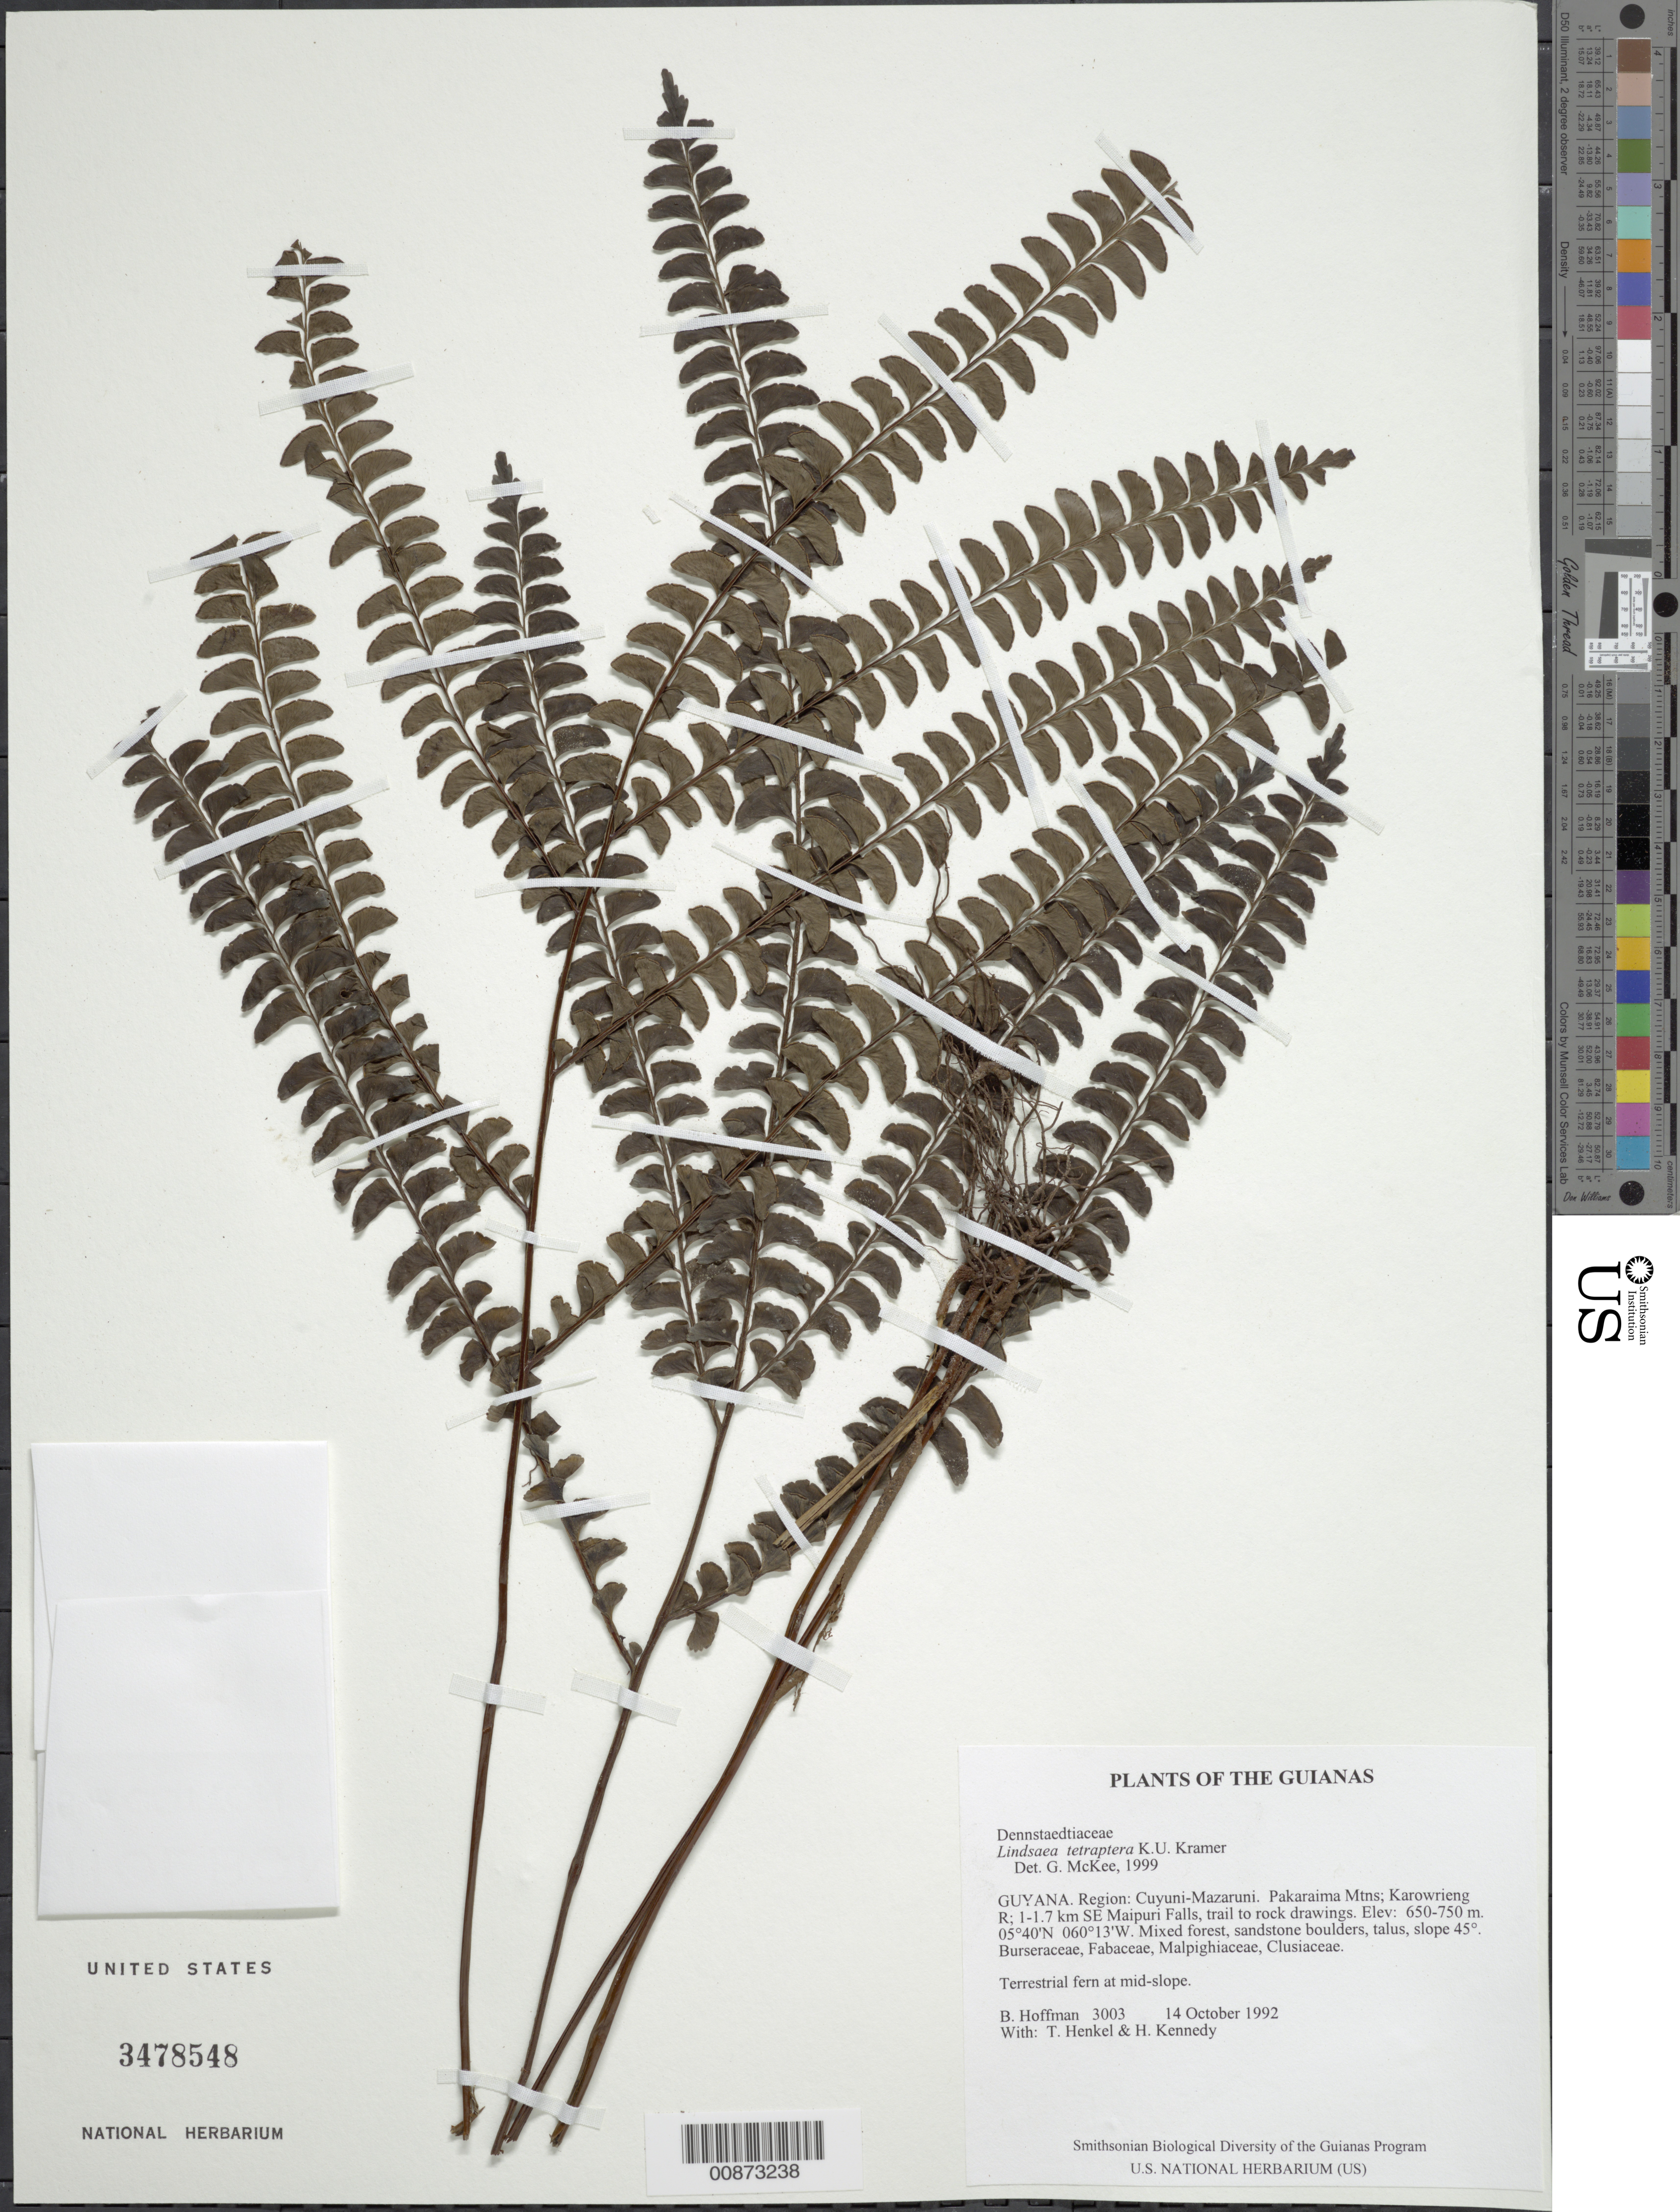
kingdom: Plantae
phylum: Tracheophyta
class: Polypodiopsida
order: Polypodiales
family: Lindsaeaceae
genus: Lindsaea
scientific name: Lindsaea tetraptera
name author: K.U. Kramer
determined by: McKee, G. S., (US), NMNH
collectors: B. Hoffman, T. Henkel & H. Kennedy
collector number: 3003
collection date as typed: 14 October 1992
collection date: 1992-10-14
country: Guyana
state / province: Cuyuni-Mazaruni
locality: Pakaraima Mountains; Karowrieng River; 1-1.7 km SE of Maipuri Falls, trail to rock drawings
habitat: Mixed forest, sandstone boulders, talus, slope 45°. Burseraceae, Fabaceae, Malpighiaceae, Clusiaceae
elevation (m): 650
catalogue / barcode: US 3478548